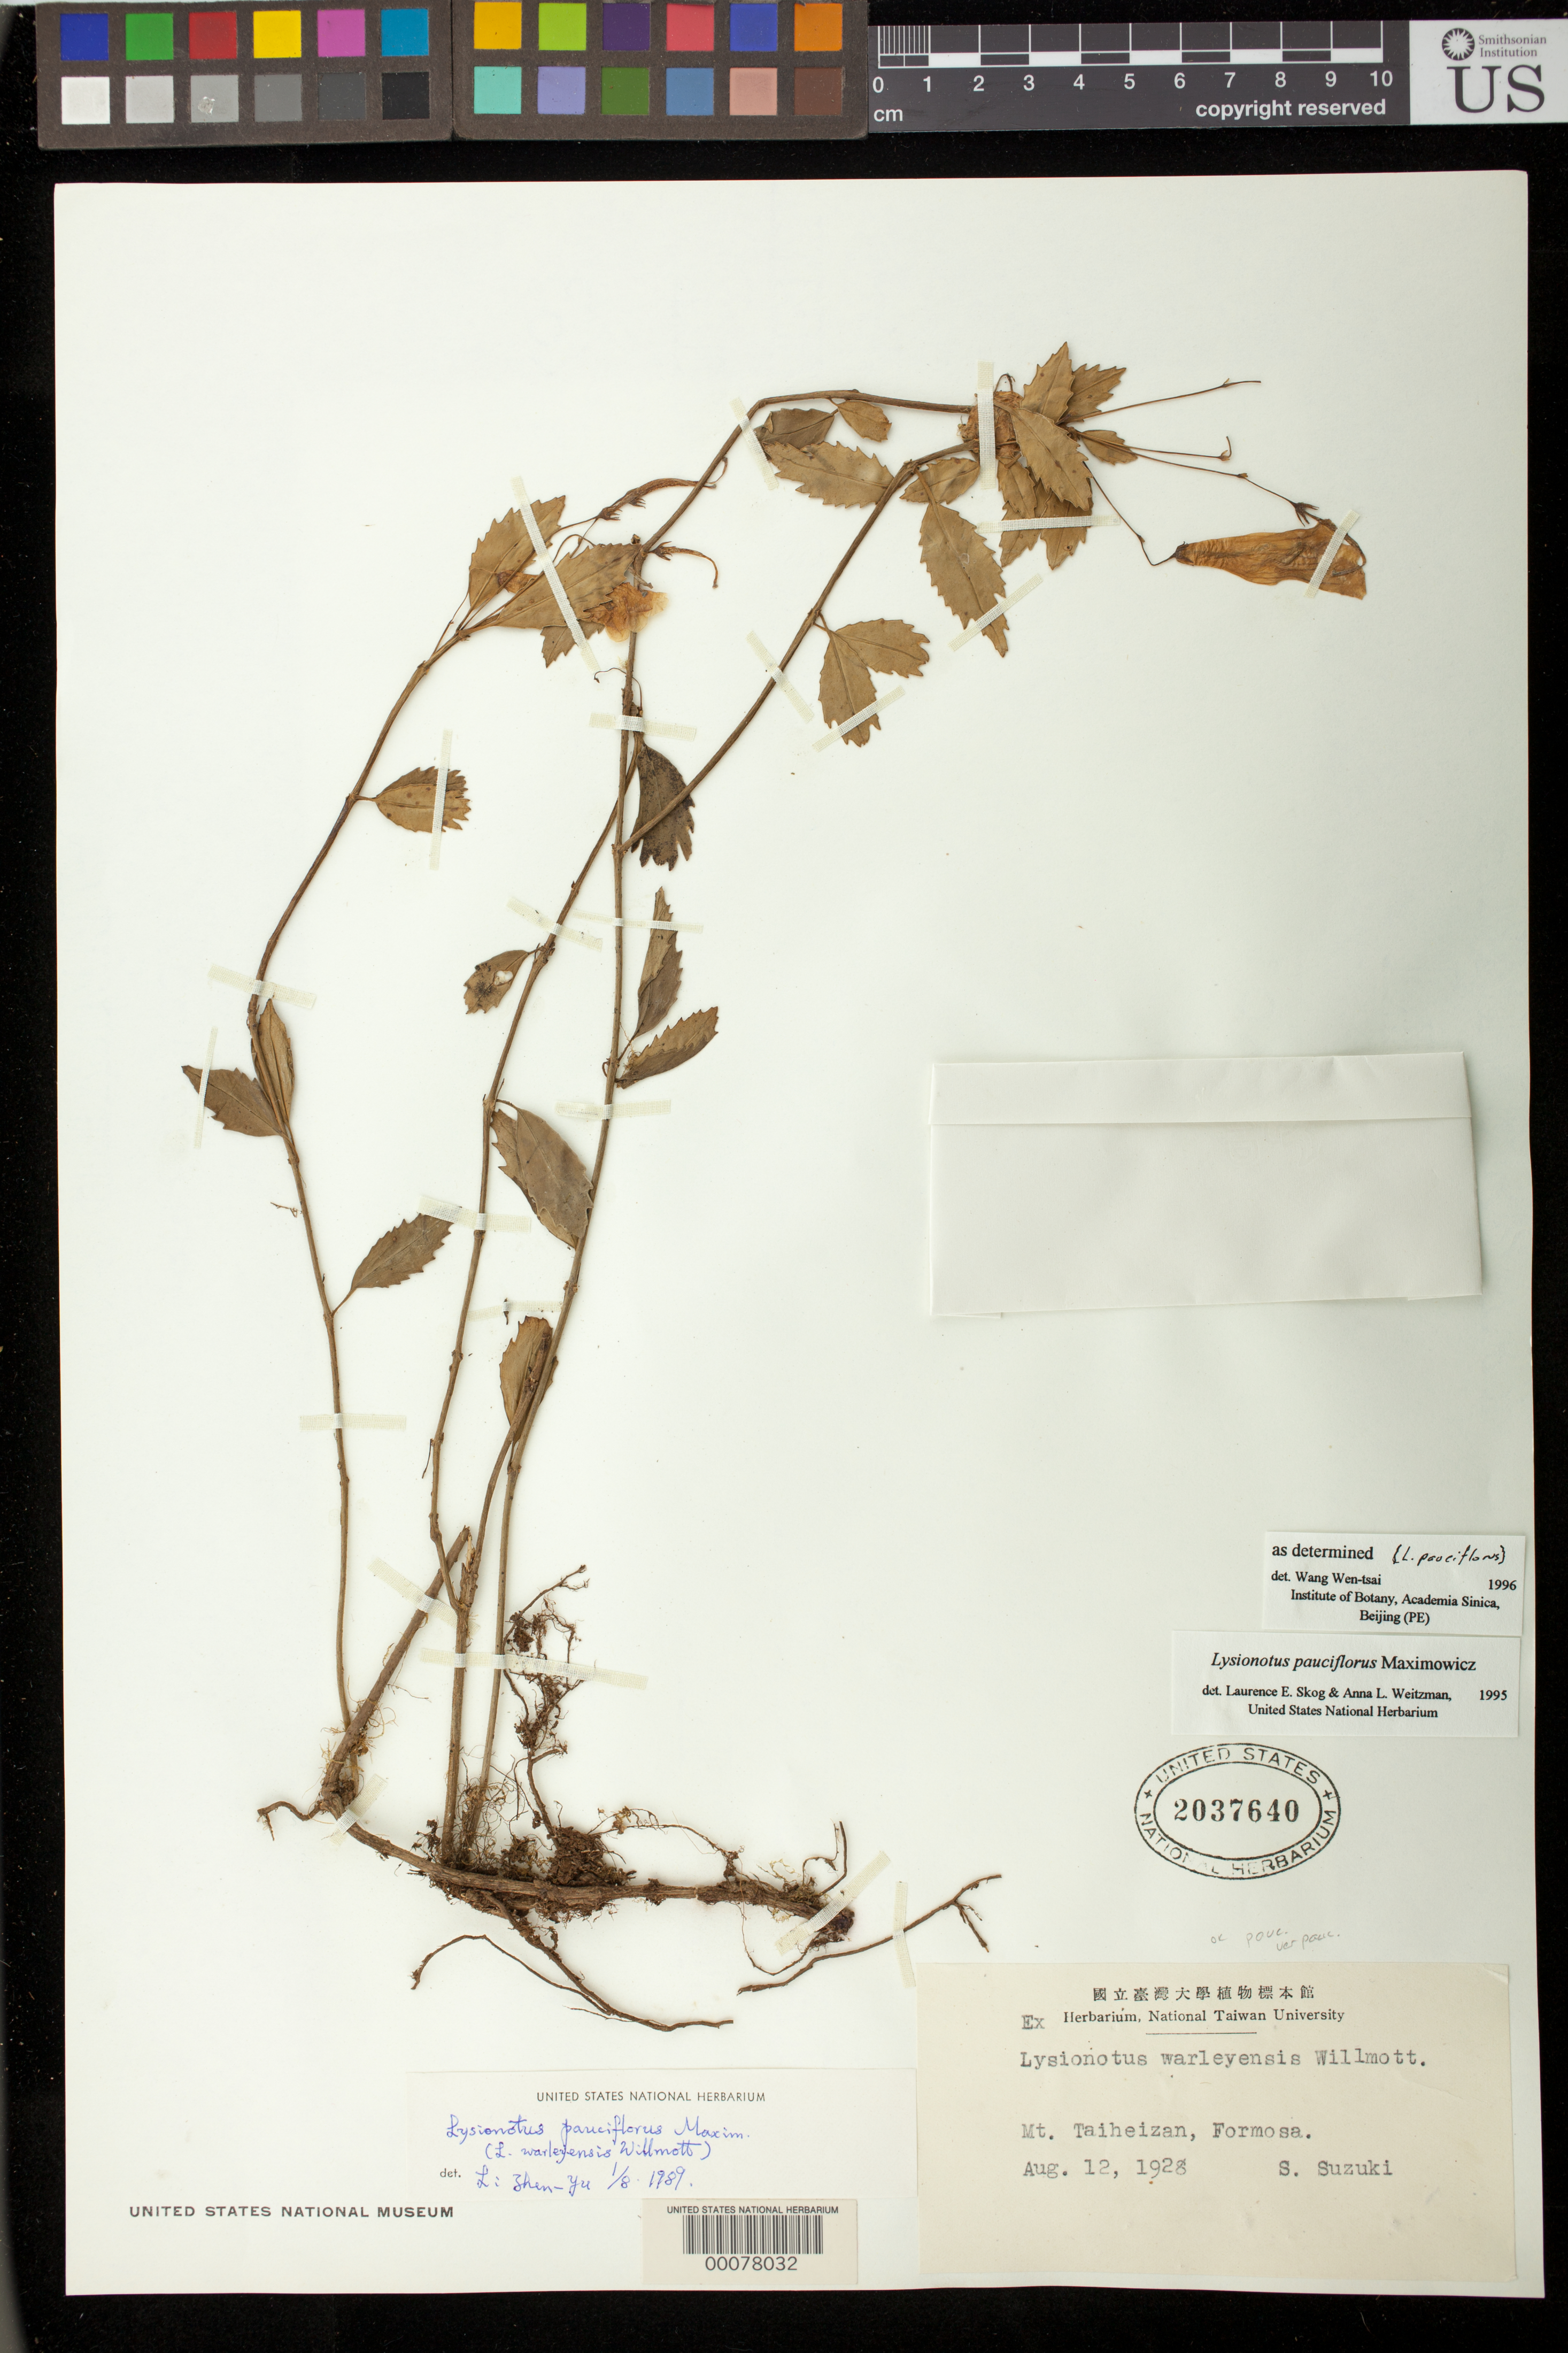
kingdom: Plantae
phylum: Tracheophyta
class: Magnoliopsida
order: Lamiales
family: Gesneriaceae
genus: Lysionotus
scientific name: Lysionotus pauciflorus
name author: Maxim.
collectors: S. Suzuki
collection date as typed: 12 Aug 1928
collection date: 1928-08-12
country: Taiwan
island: Taiwan [Formosa]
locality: Mt taiheizan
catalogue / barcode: US 2037640